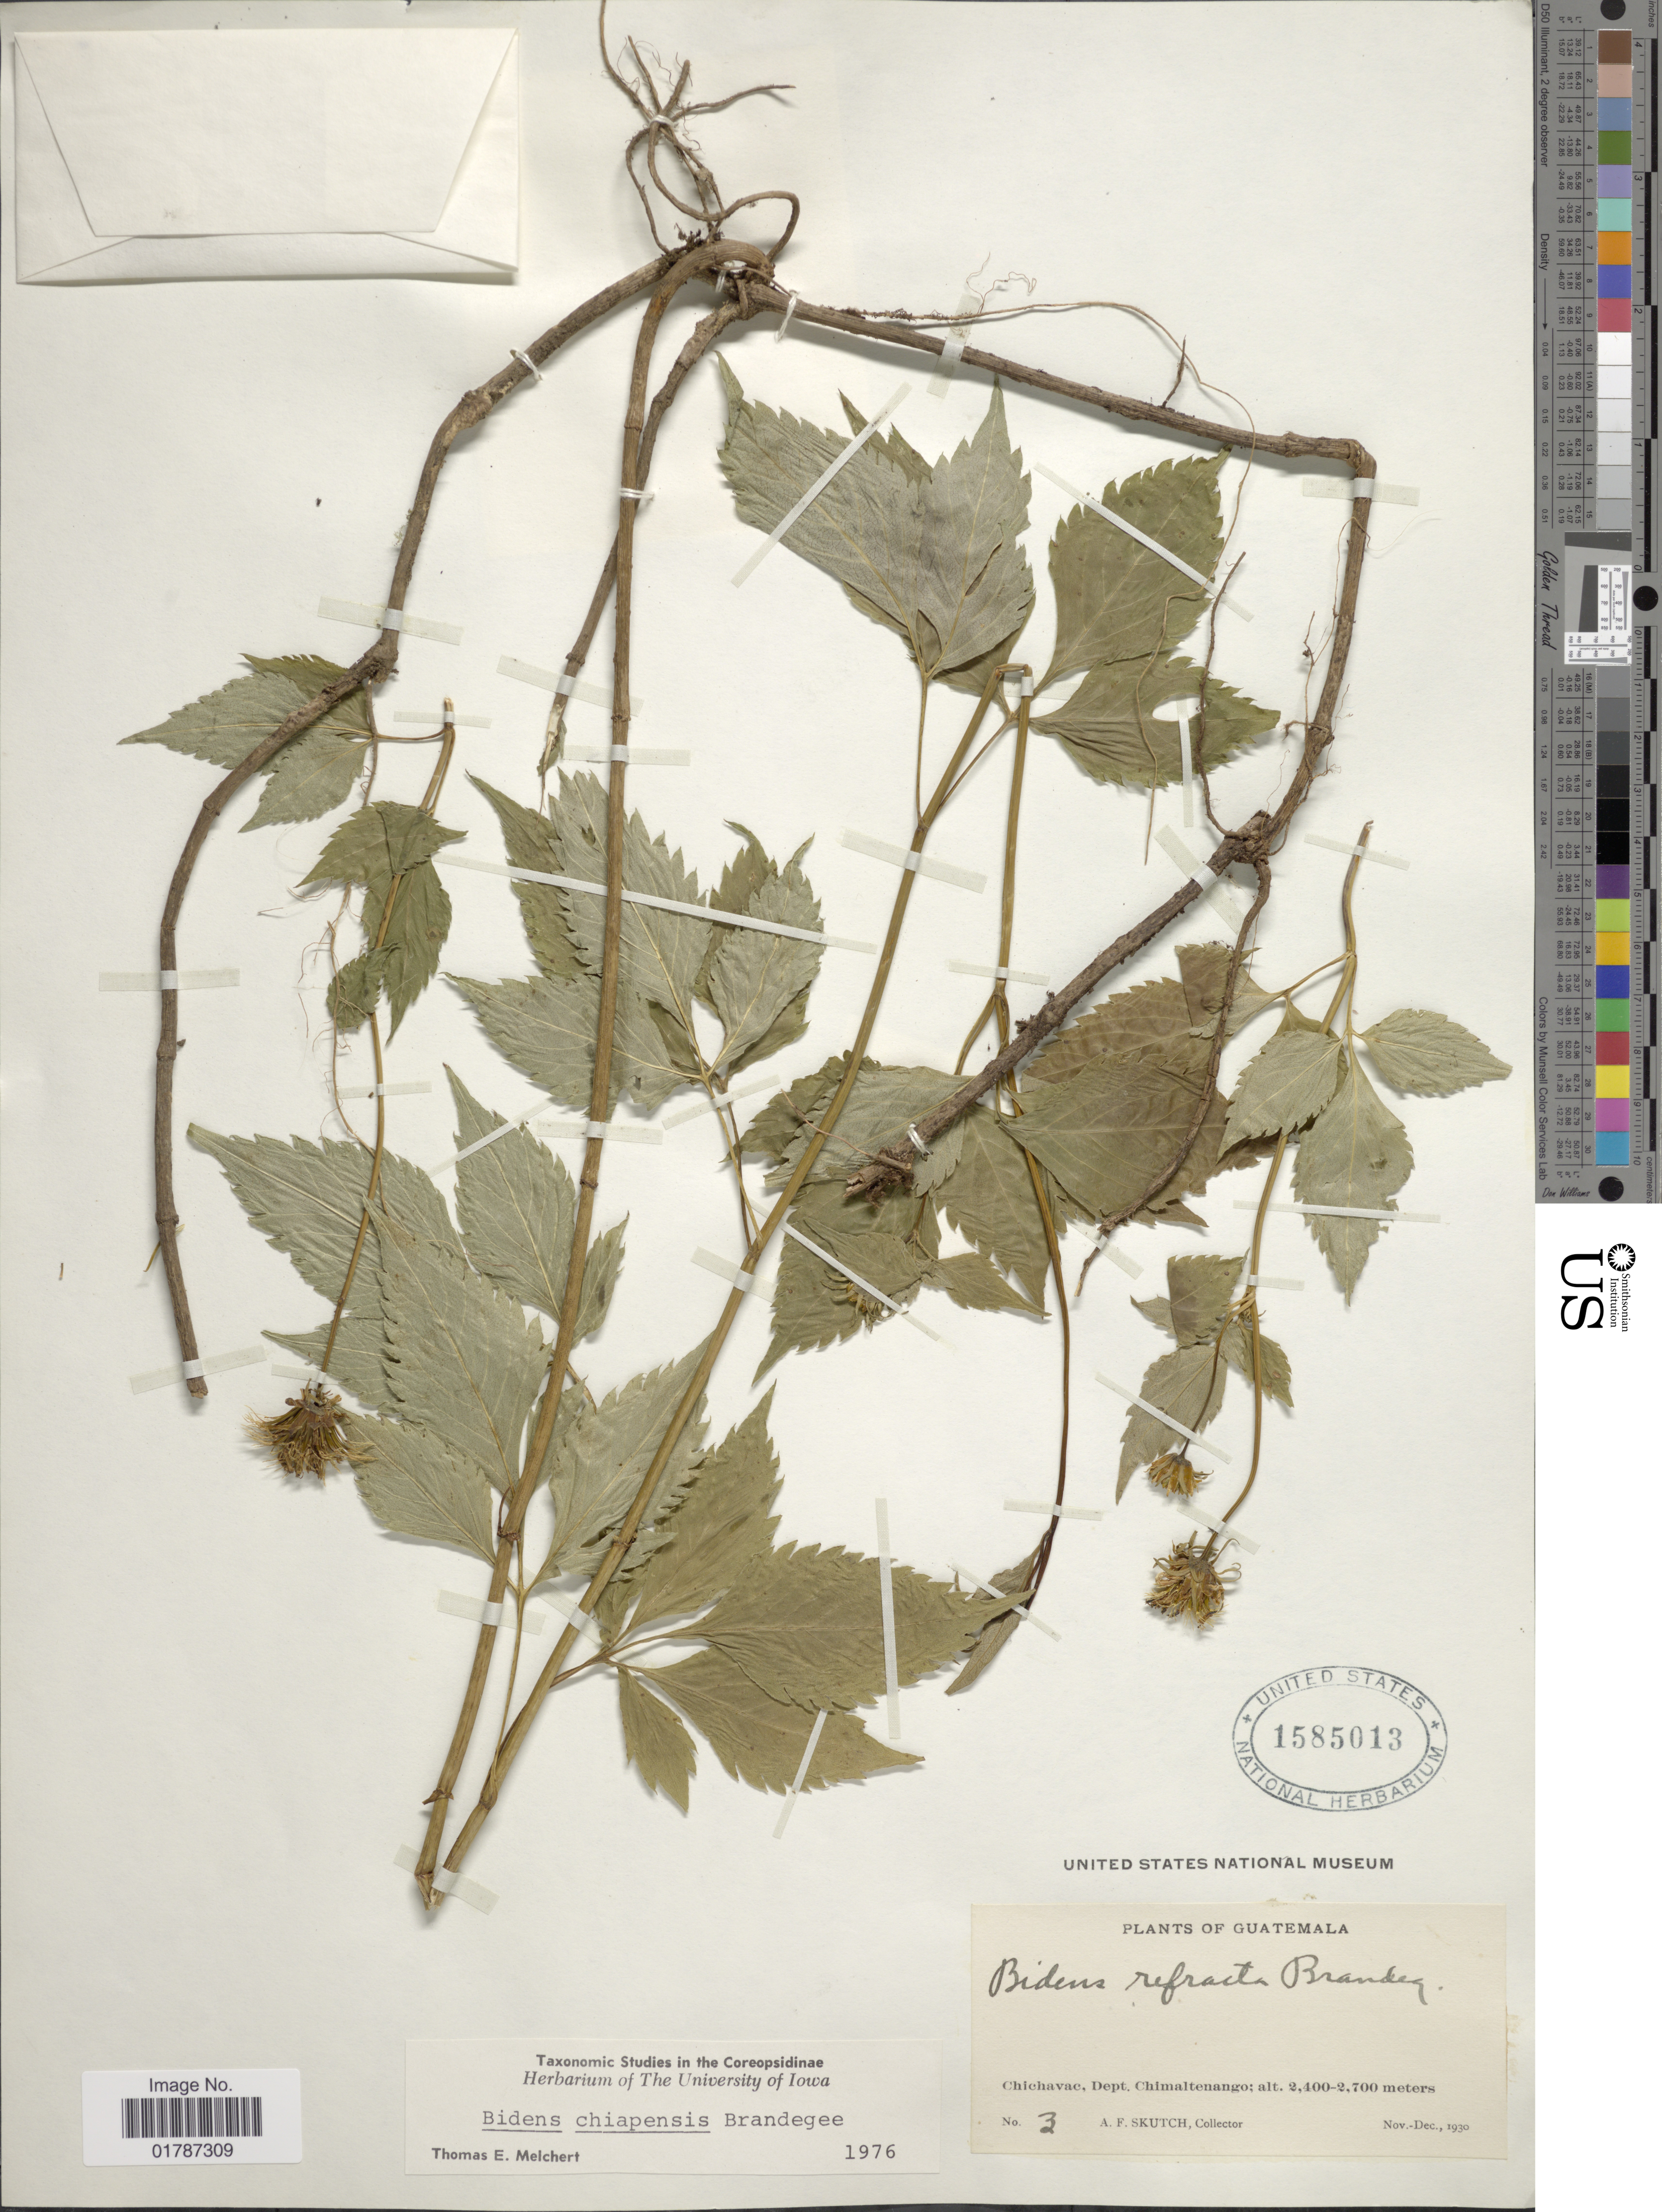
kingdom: Plantae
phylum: Tracheophyta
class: Magnoliopsida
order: Asterales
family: Asteraceae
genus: Bidens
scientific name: Bidens chiapensis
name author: Brandegee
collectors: A. F. Skutch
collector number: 3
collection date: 1930-11/1930-12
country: Guatemala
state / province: Chimaltenango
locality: Chichavac, Dept. Chimaltenango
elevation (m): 2400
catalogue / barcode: US 1585013